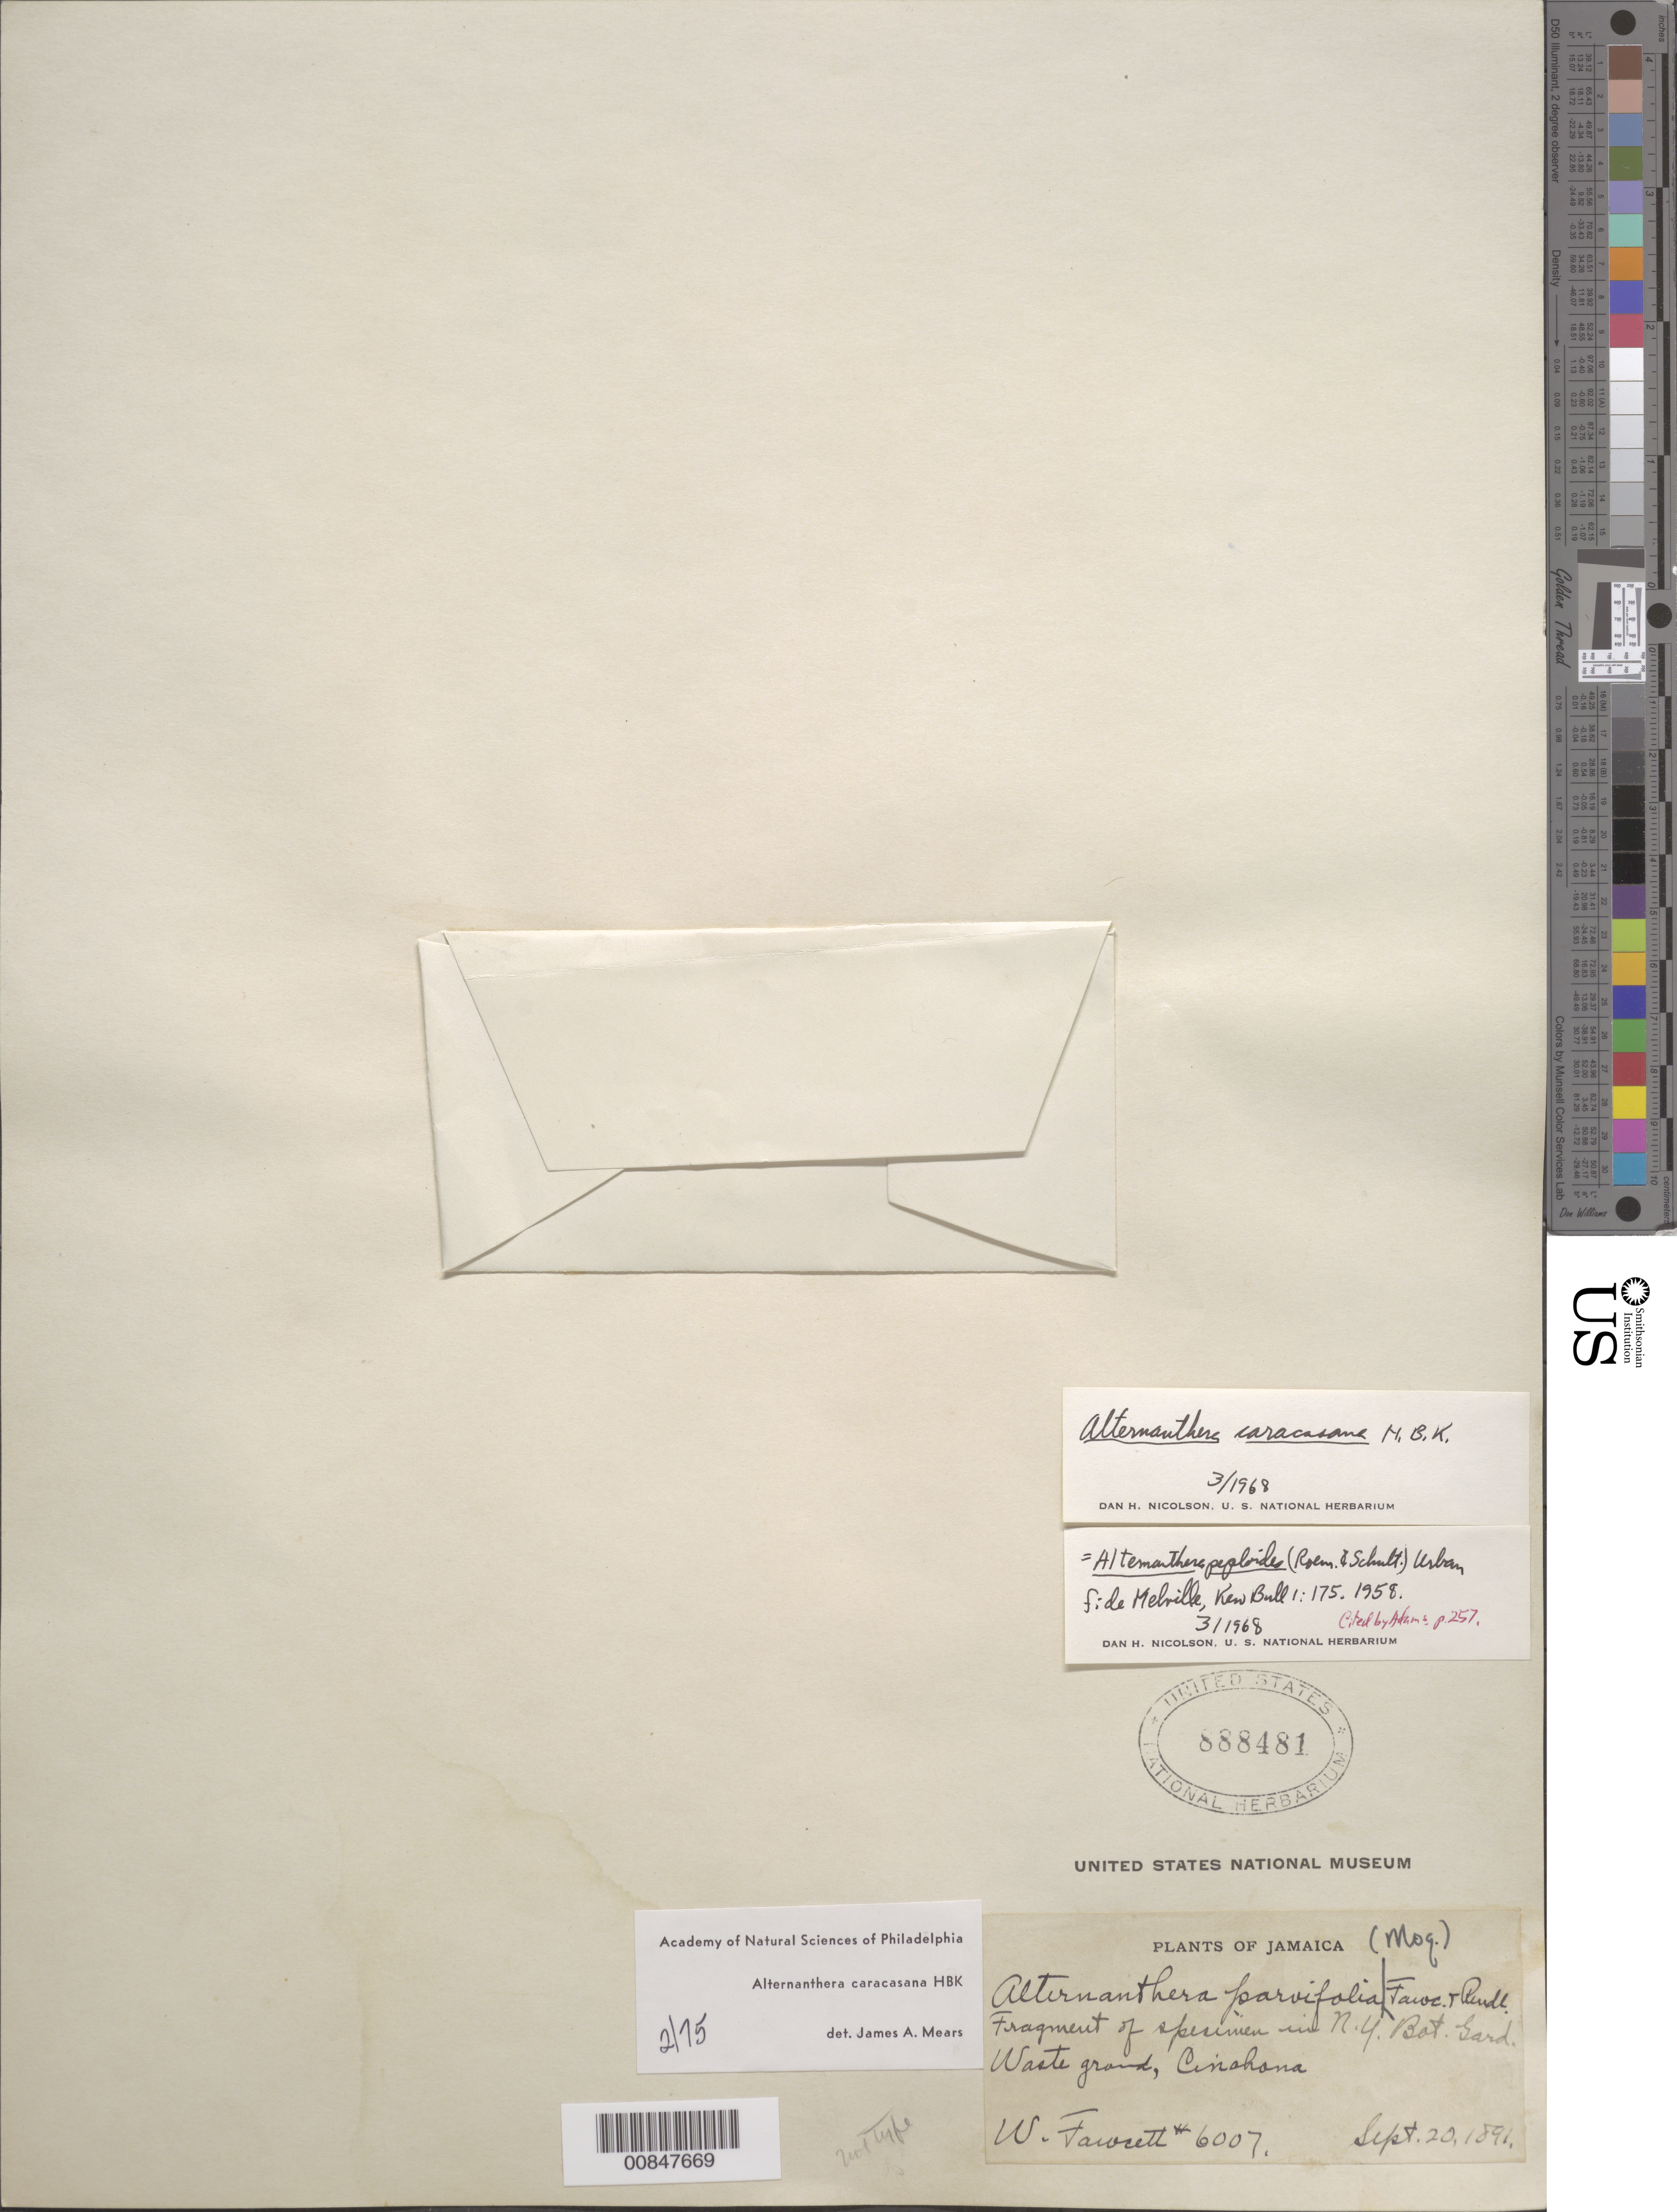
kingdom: Plantae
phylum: Tracheophyta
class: Magnoliopsida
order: Caryophyllales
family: Amaranthaceae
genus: Alternanthera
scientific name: Alternanthera caracasana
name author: Kunth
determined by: Mears, J. A., (PH), Academy of Natural Sciences of Philadelphia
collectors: W. Fawcett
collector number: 6007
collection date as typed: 20 Sep 1891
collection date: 1891-09-20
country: Jamaica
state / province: Saint Andrew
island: Jamaica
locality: Cinchona.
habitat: Waste ground.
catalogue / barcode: US 888481